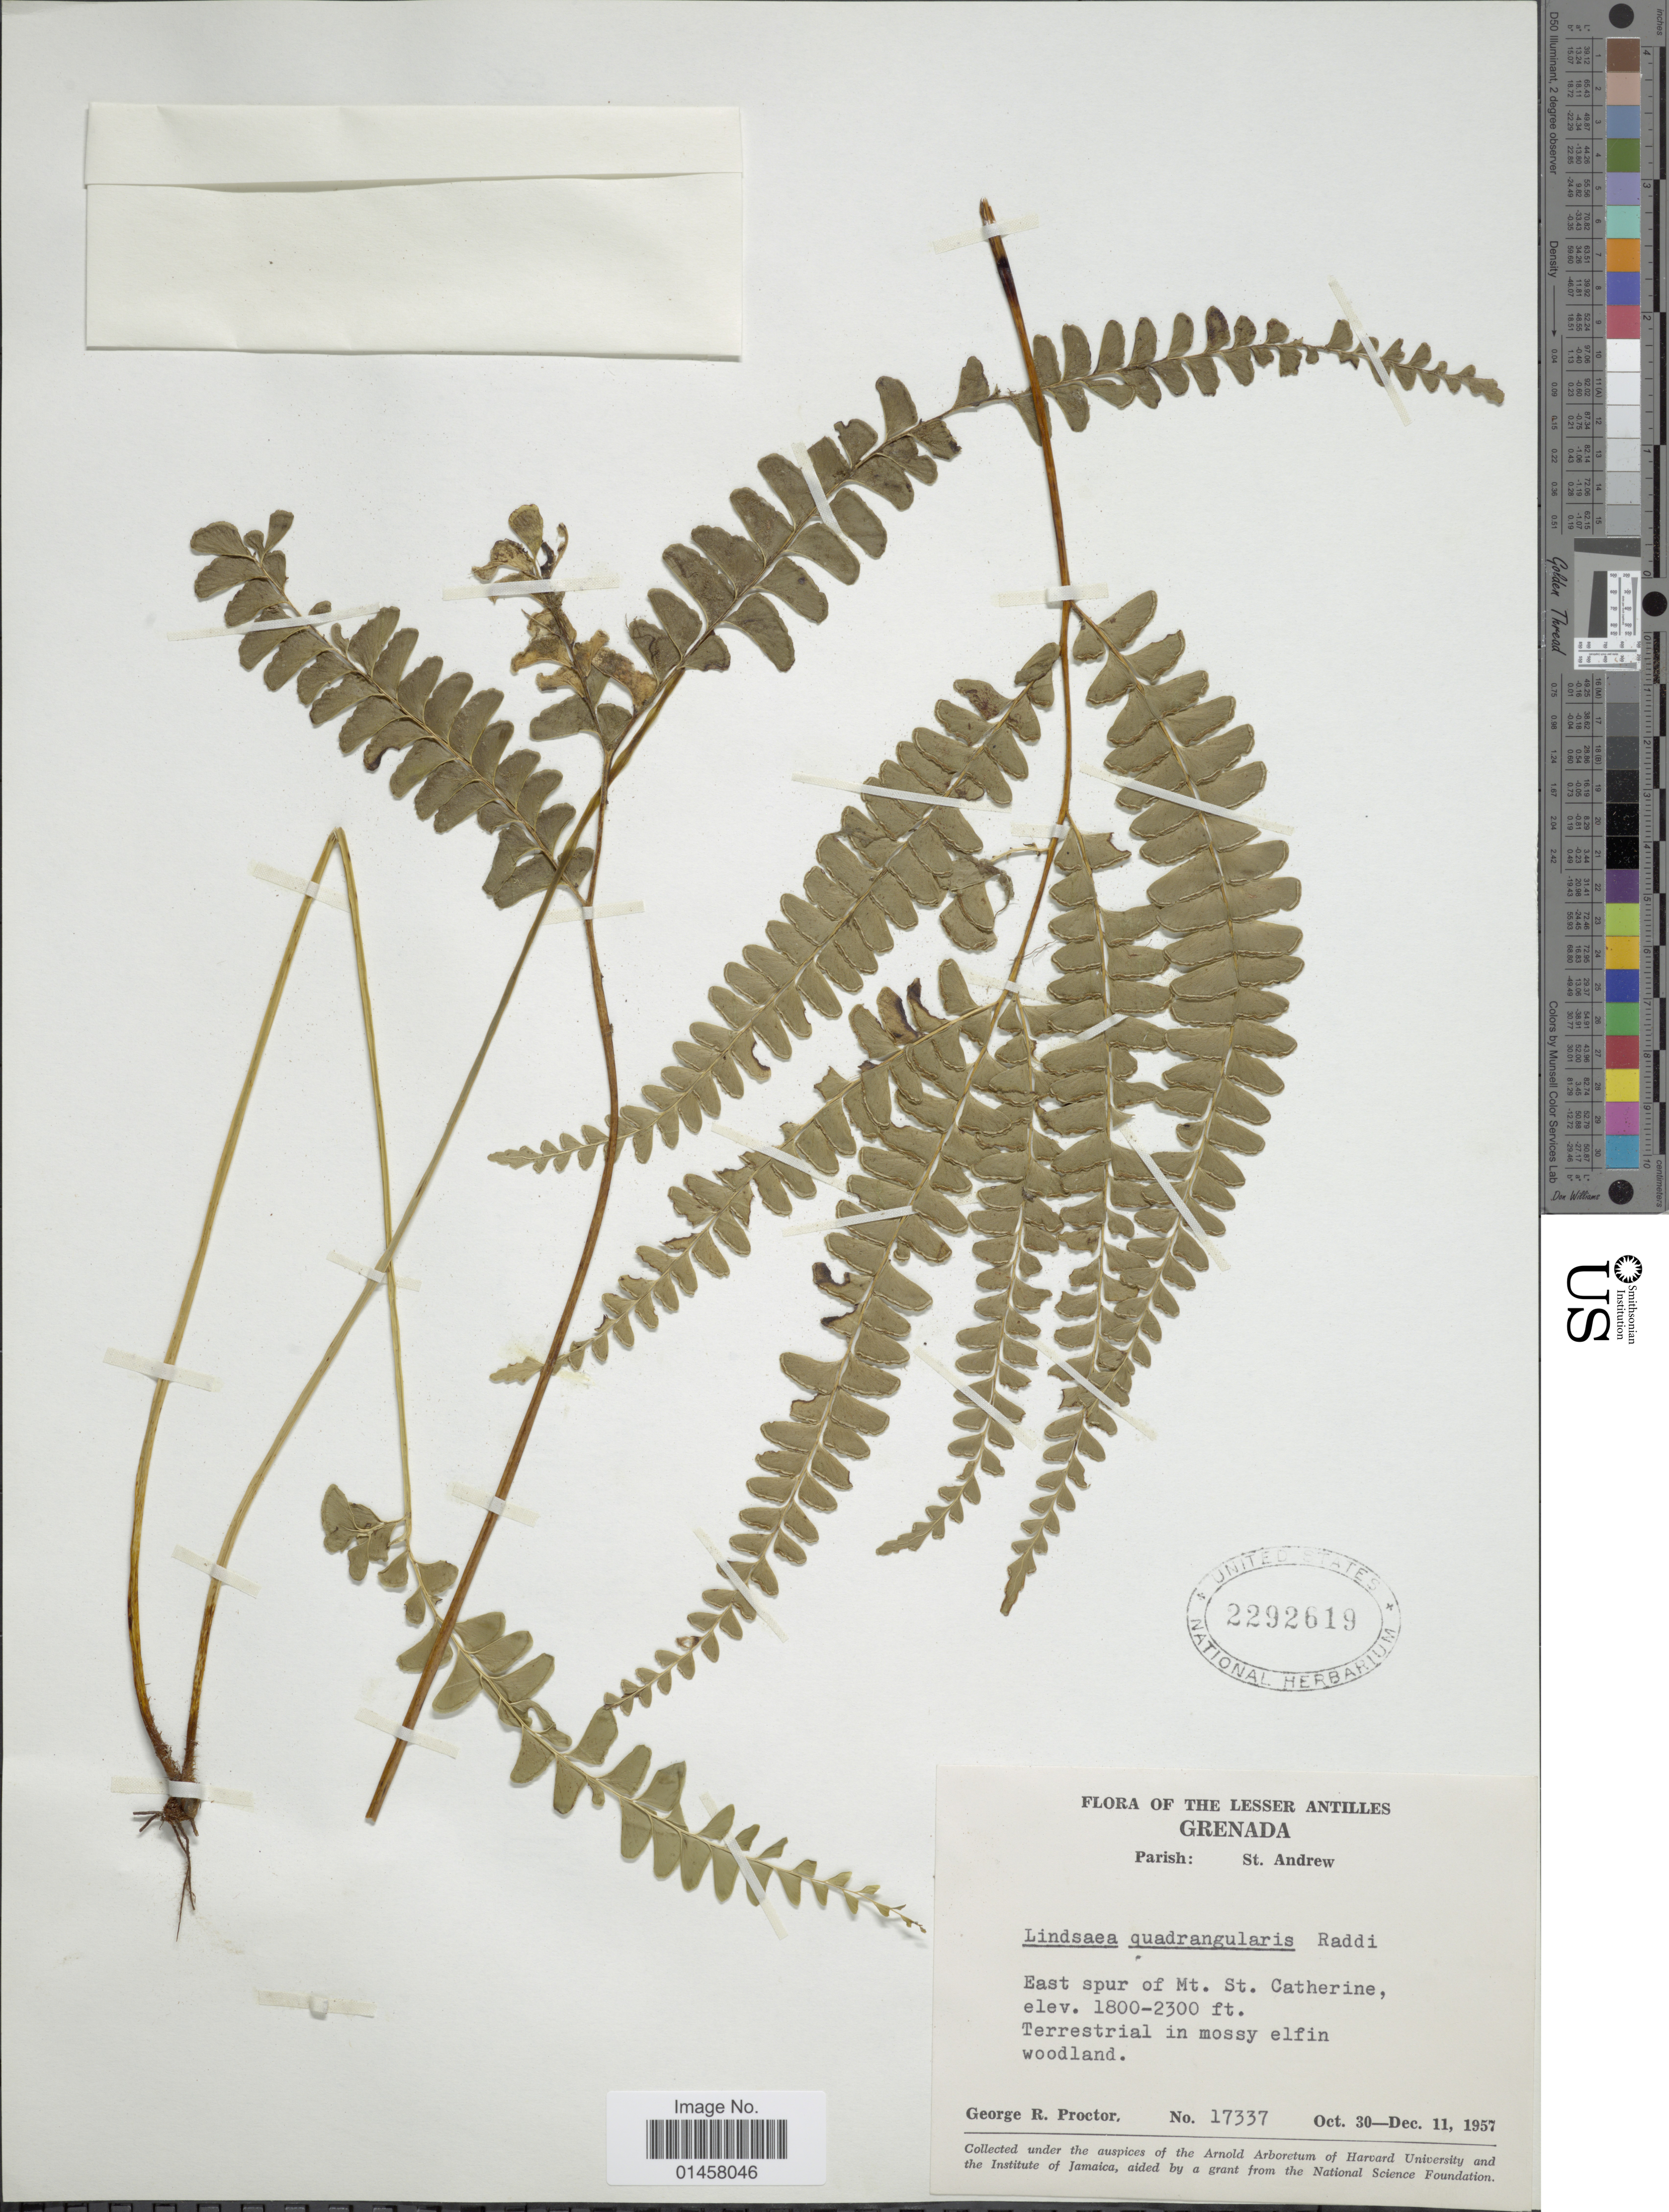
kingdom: Plantae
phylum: Tracheophyta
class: Polypodiopsida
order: Polypodiales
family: Lindsaeaceae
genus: Lindsaea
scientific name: Lindsaea quadrangularis subsp. antillensis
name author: K.U. Kramer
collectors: G. R. Proctor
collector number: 17337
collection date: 1957-10-30/1957-12-11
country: Grenada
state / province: Saint Andrew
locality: Lesser Antilles, Grenada, Parish: St. Andrew, East Spur of Mt. St. Catherine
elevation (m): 549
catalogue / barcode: US 2292619